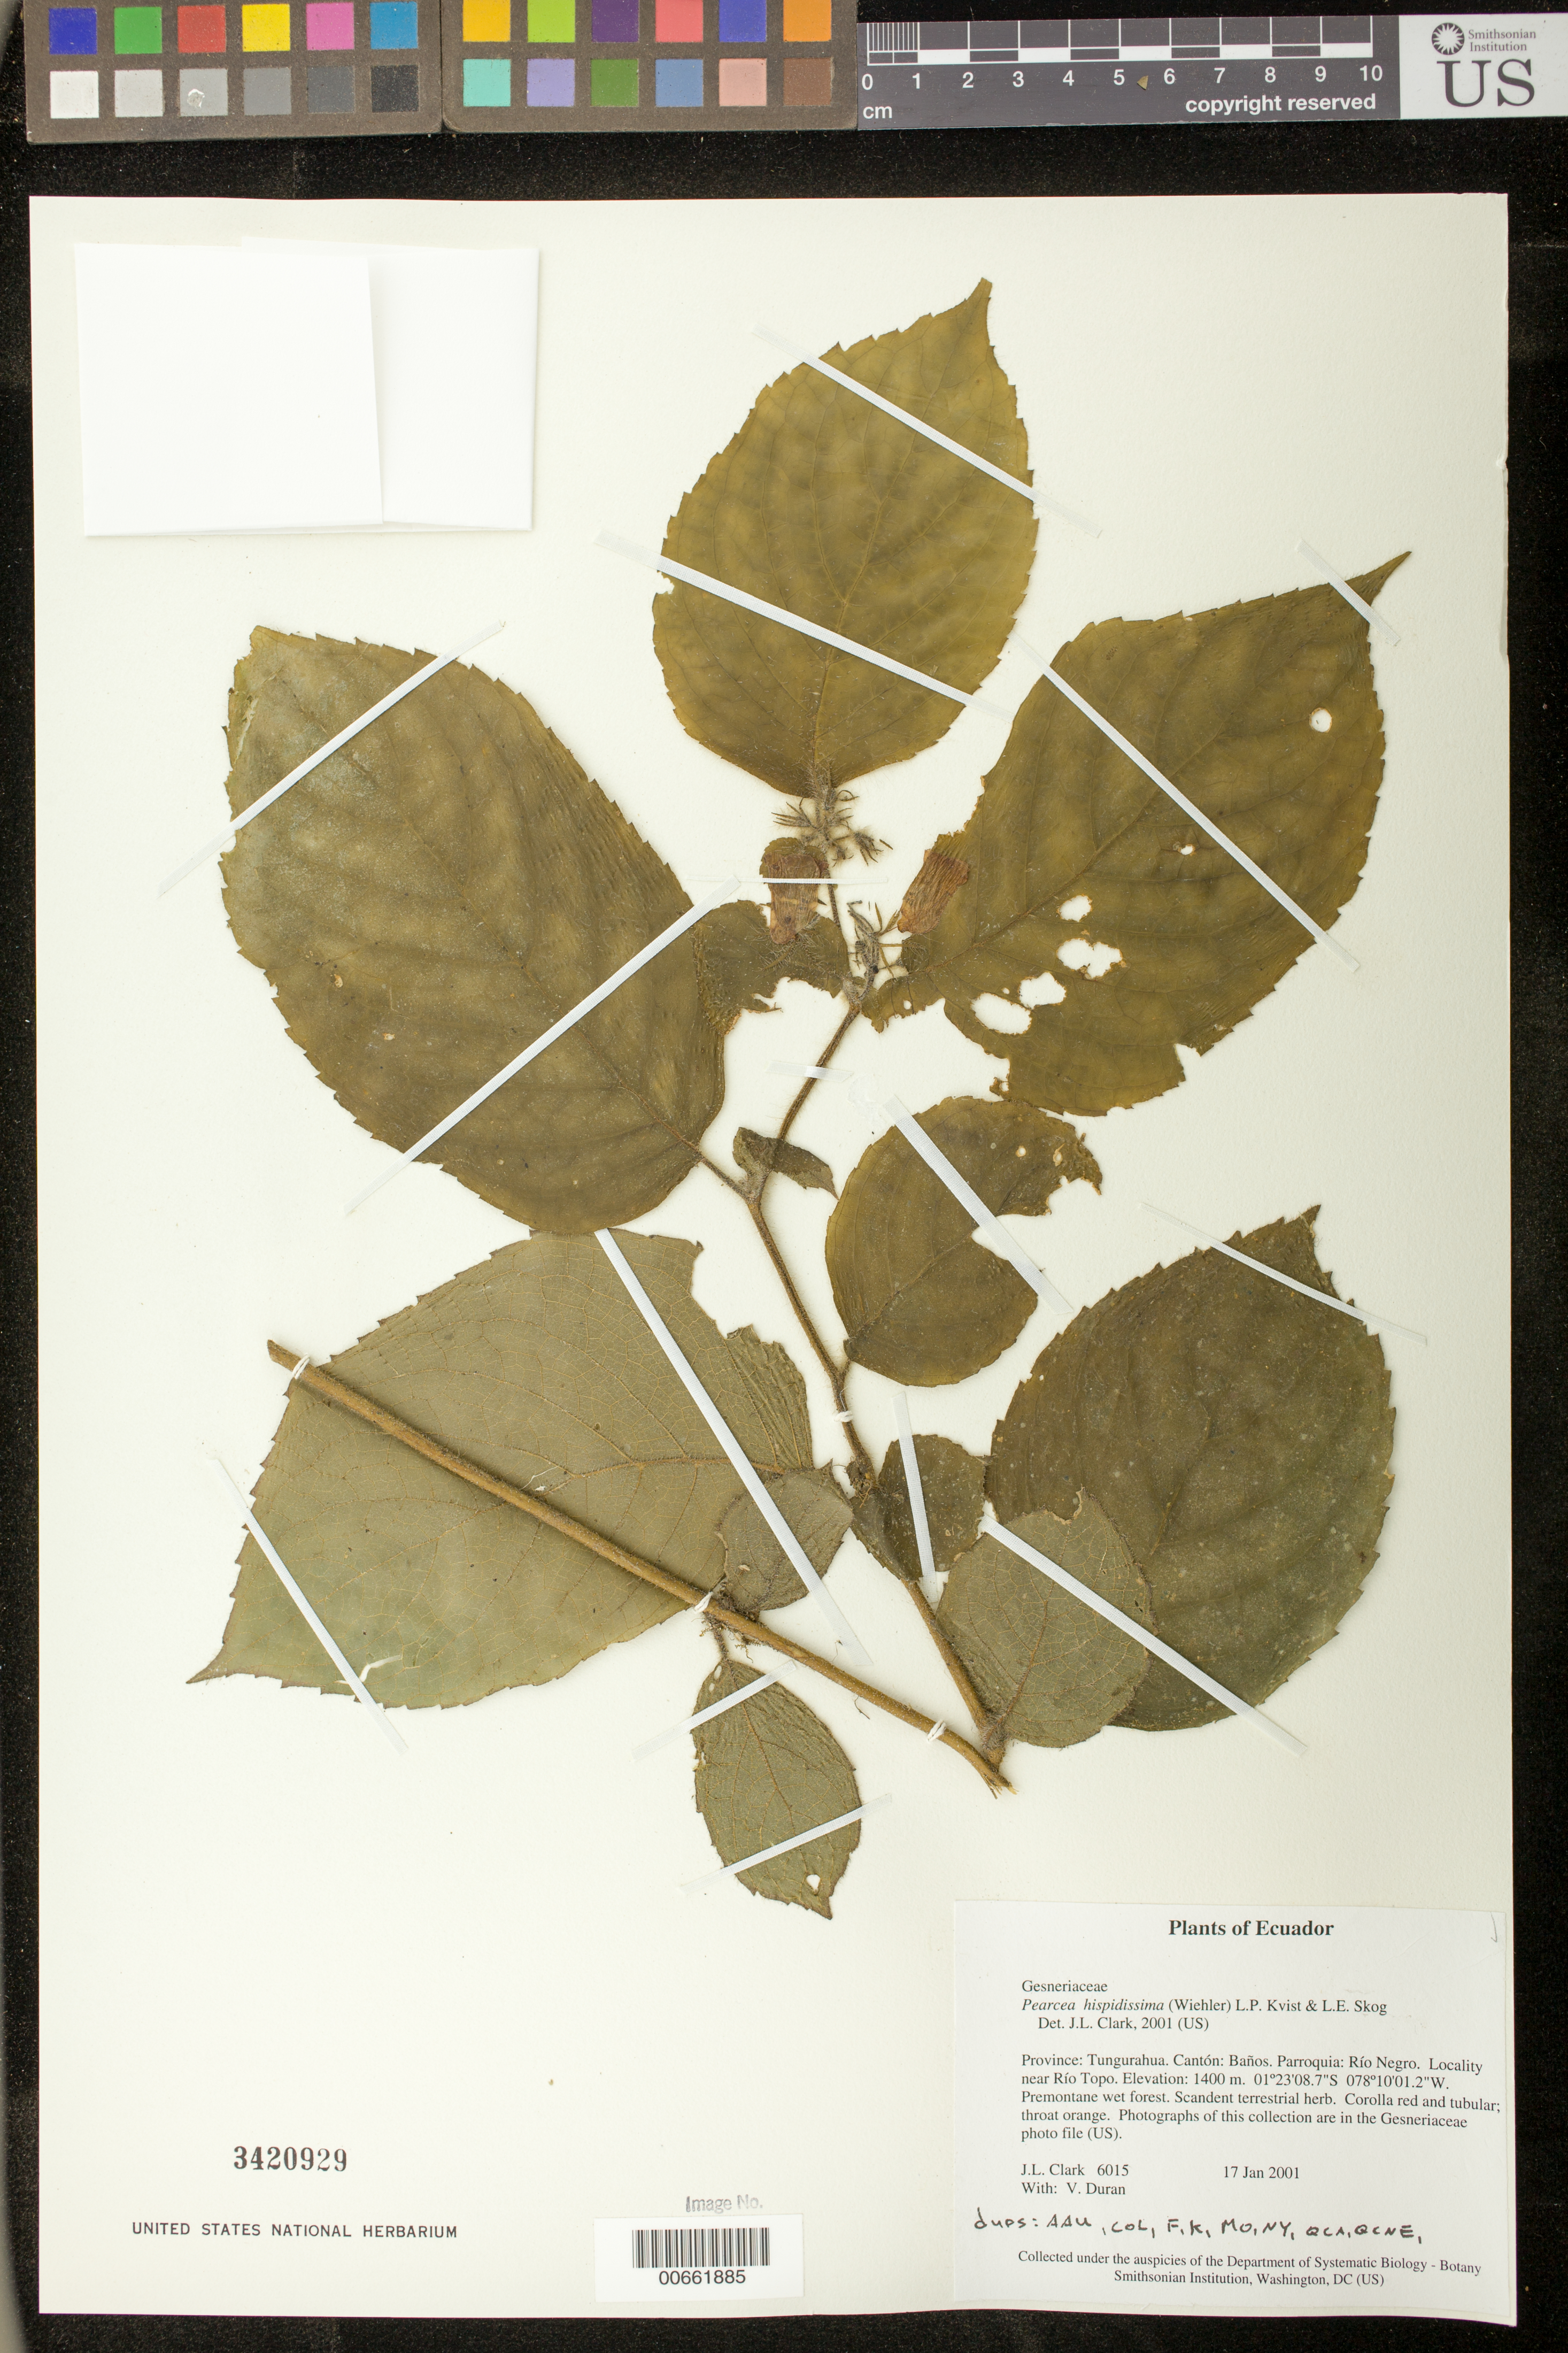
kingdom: Plantae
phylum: Tracheophyta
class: Magnoliopsida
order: Lamiales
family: Gesneriaceae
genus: Pearcea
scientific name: Pearcea hispidissima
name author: (Wiehler) L.P. Kvist & L.E. Skog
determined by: Clark, J. L., (SEL), The Marie Selby Botanical Garden (UNITED STATES)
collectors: J. L. Clark & V. Duran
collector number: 6015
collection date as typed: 17 Jan 2001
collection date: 2001-01-17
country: Ecuador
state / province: Tungurahua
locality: Cantón: Baños. Parroquia: Río Negro. Locality near Río Topo.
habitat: Premontane wet forest.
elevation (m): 1400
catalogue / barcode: US 3420929